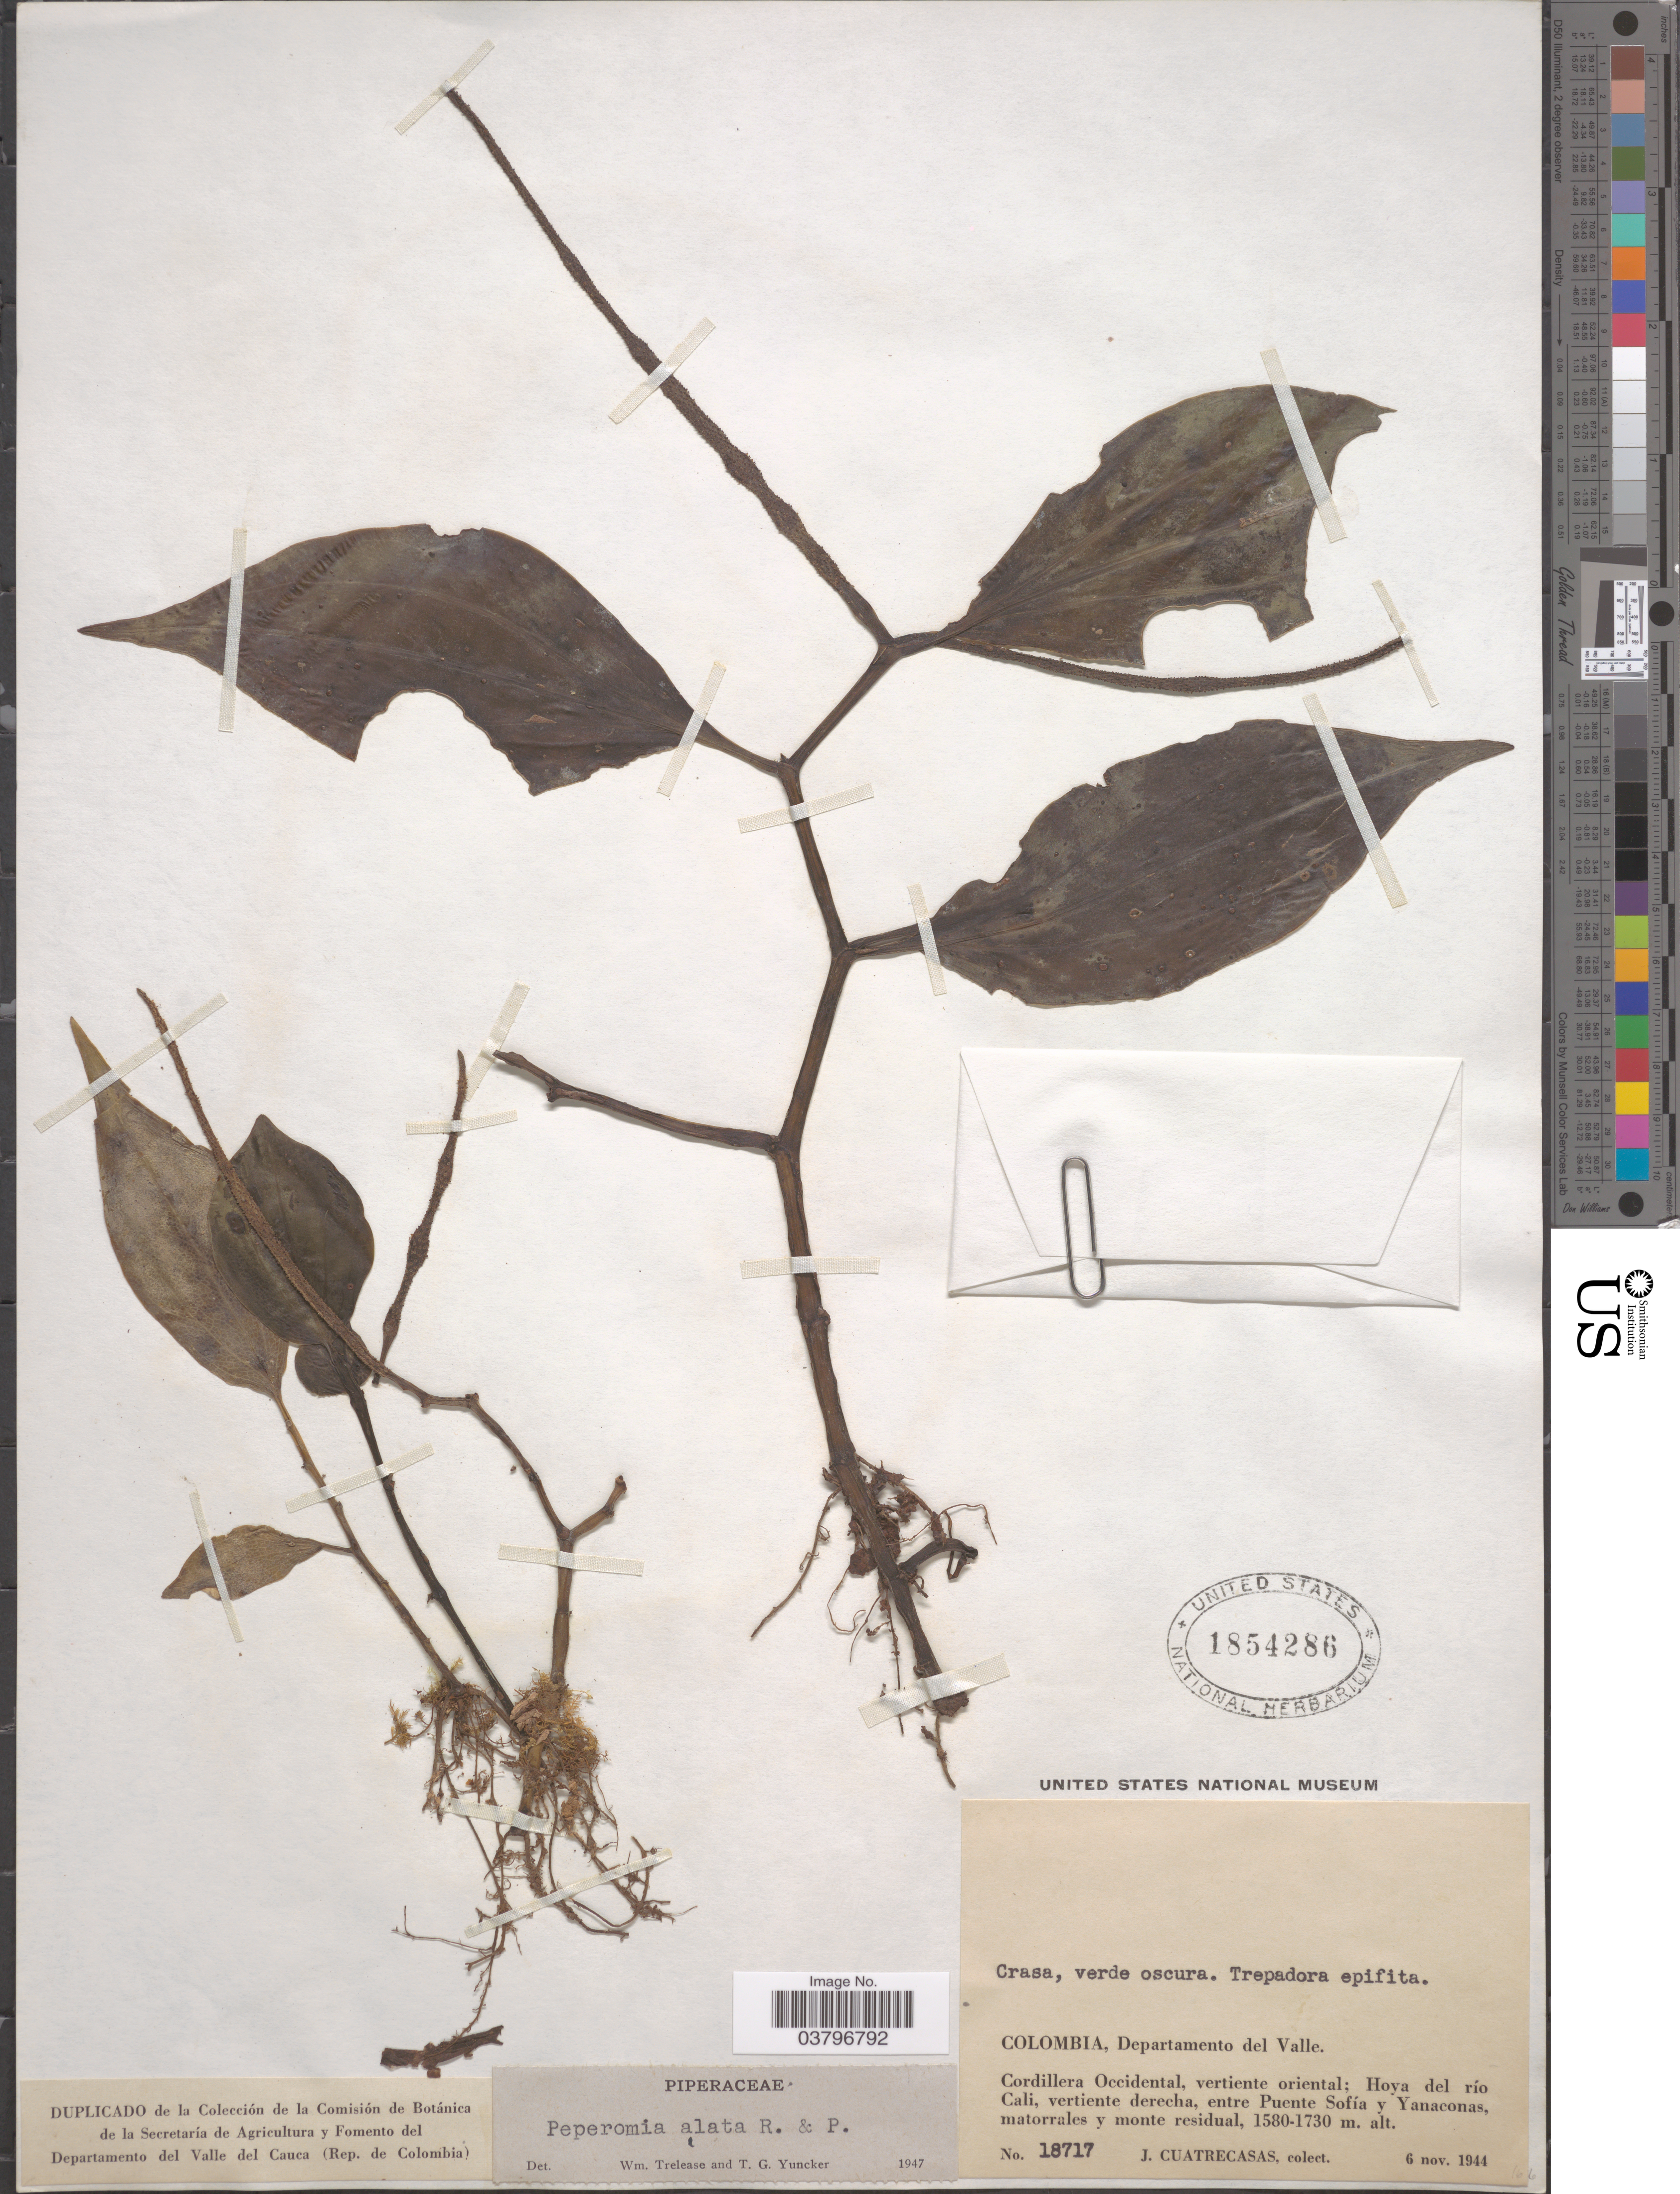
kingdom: Plantae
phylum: Tracheophyta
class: Magnoliopsida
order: Piperales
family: Piperaceae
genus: Peperomia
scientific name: Peperomia alata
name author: Ruiz & Pav.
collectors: J. Cuatrecasas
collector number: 18717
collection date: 1944-11-06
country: Colombia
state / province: Valle del Cauca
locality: Departamento del Valle. Cordillera Occidental, vertiente oriental; Hoya del río Cali, vertiente derecha, entre Puente Sofía y Yanaconas.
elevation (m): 1580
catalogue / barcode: US 1854286